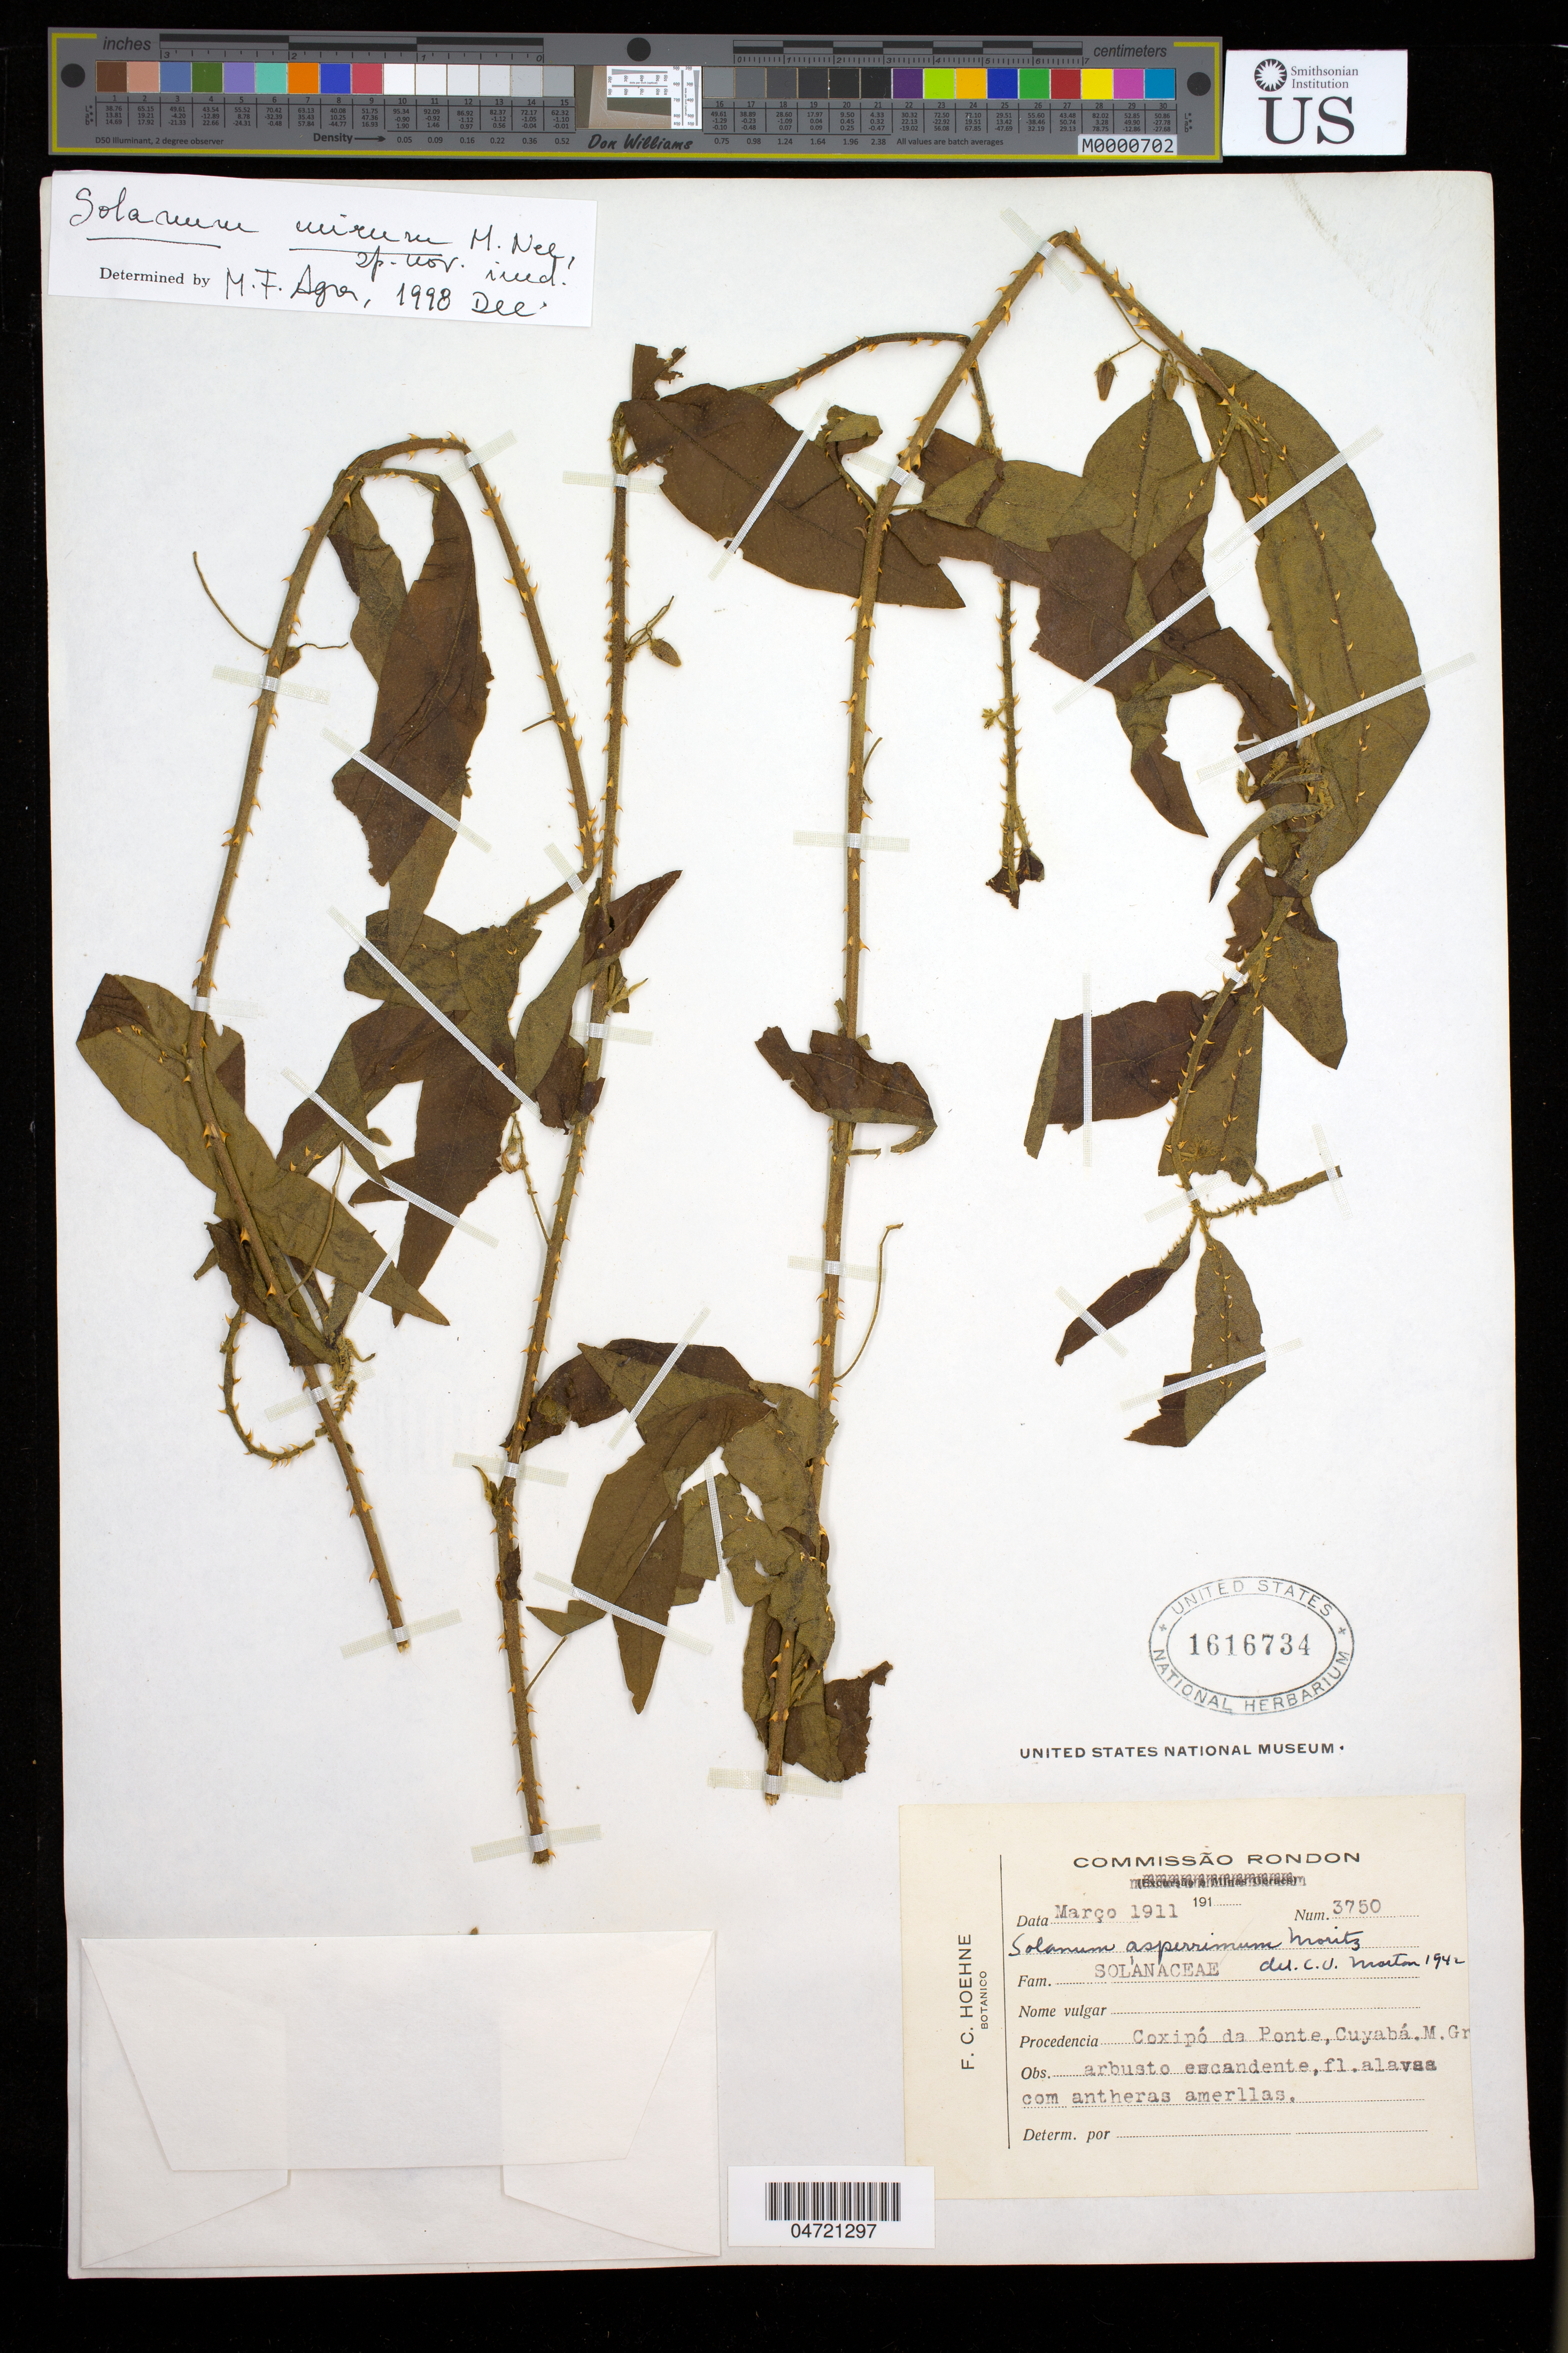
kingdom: Plantae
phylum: Tracheophyta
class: Magnoliopsida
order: Solanales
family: Solanaceae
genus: Solanum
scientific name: Solanum asperrimum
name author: Bitter & Moritz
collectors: F. C. Hoehne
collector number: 3750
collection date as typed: Mar 1911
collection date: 1911-03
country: Brazil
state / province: Mato Grosso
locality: Cuyaba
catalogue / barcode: US 1616734